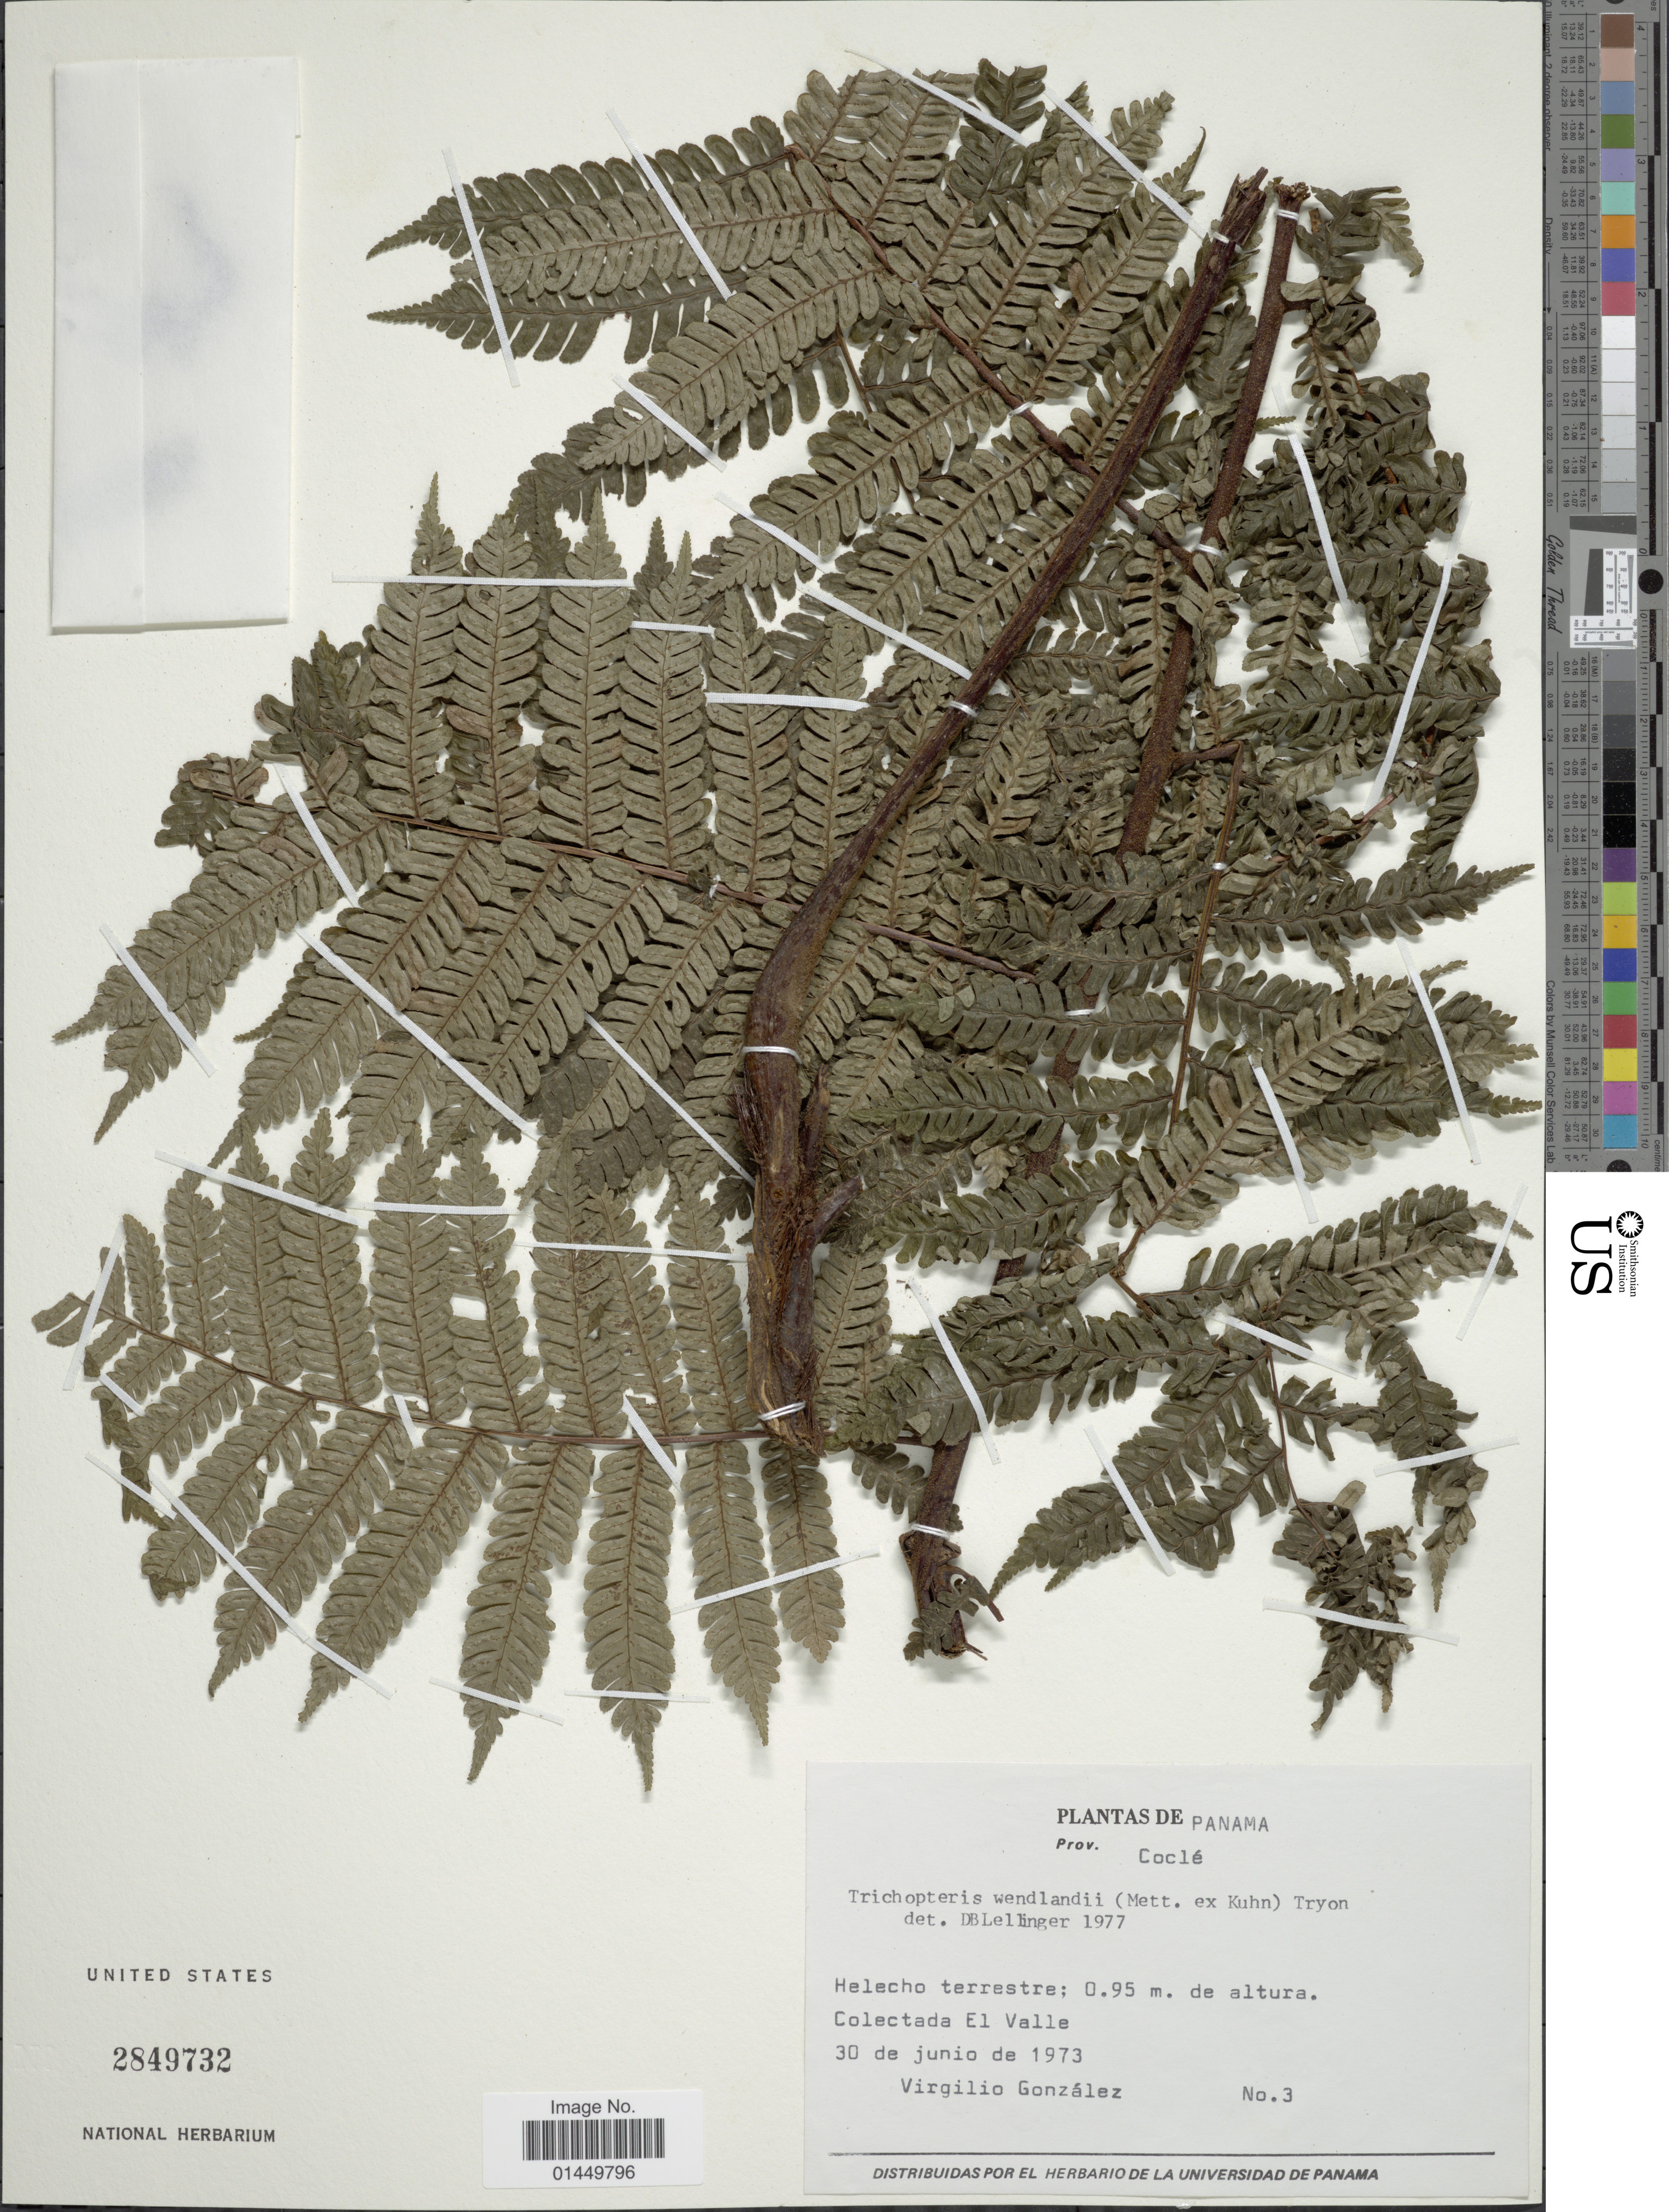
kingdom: Plantae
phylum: Tracheophyta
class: Polypodiopsida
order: Cyatheales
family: Cyatheaceae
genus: Cyathea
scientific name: Cyathea wendlandii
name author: (Mett. ex Kuhn) Domin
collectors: V. González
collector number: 3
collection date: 1973-06-30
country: Panama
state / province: Coclé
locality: Prov. Cocle, El Valle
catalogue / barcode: US 2849732